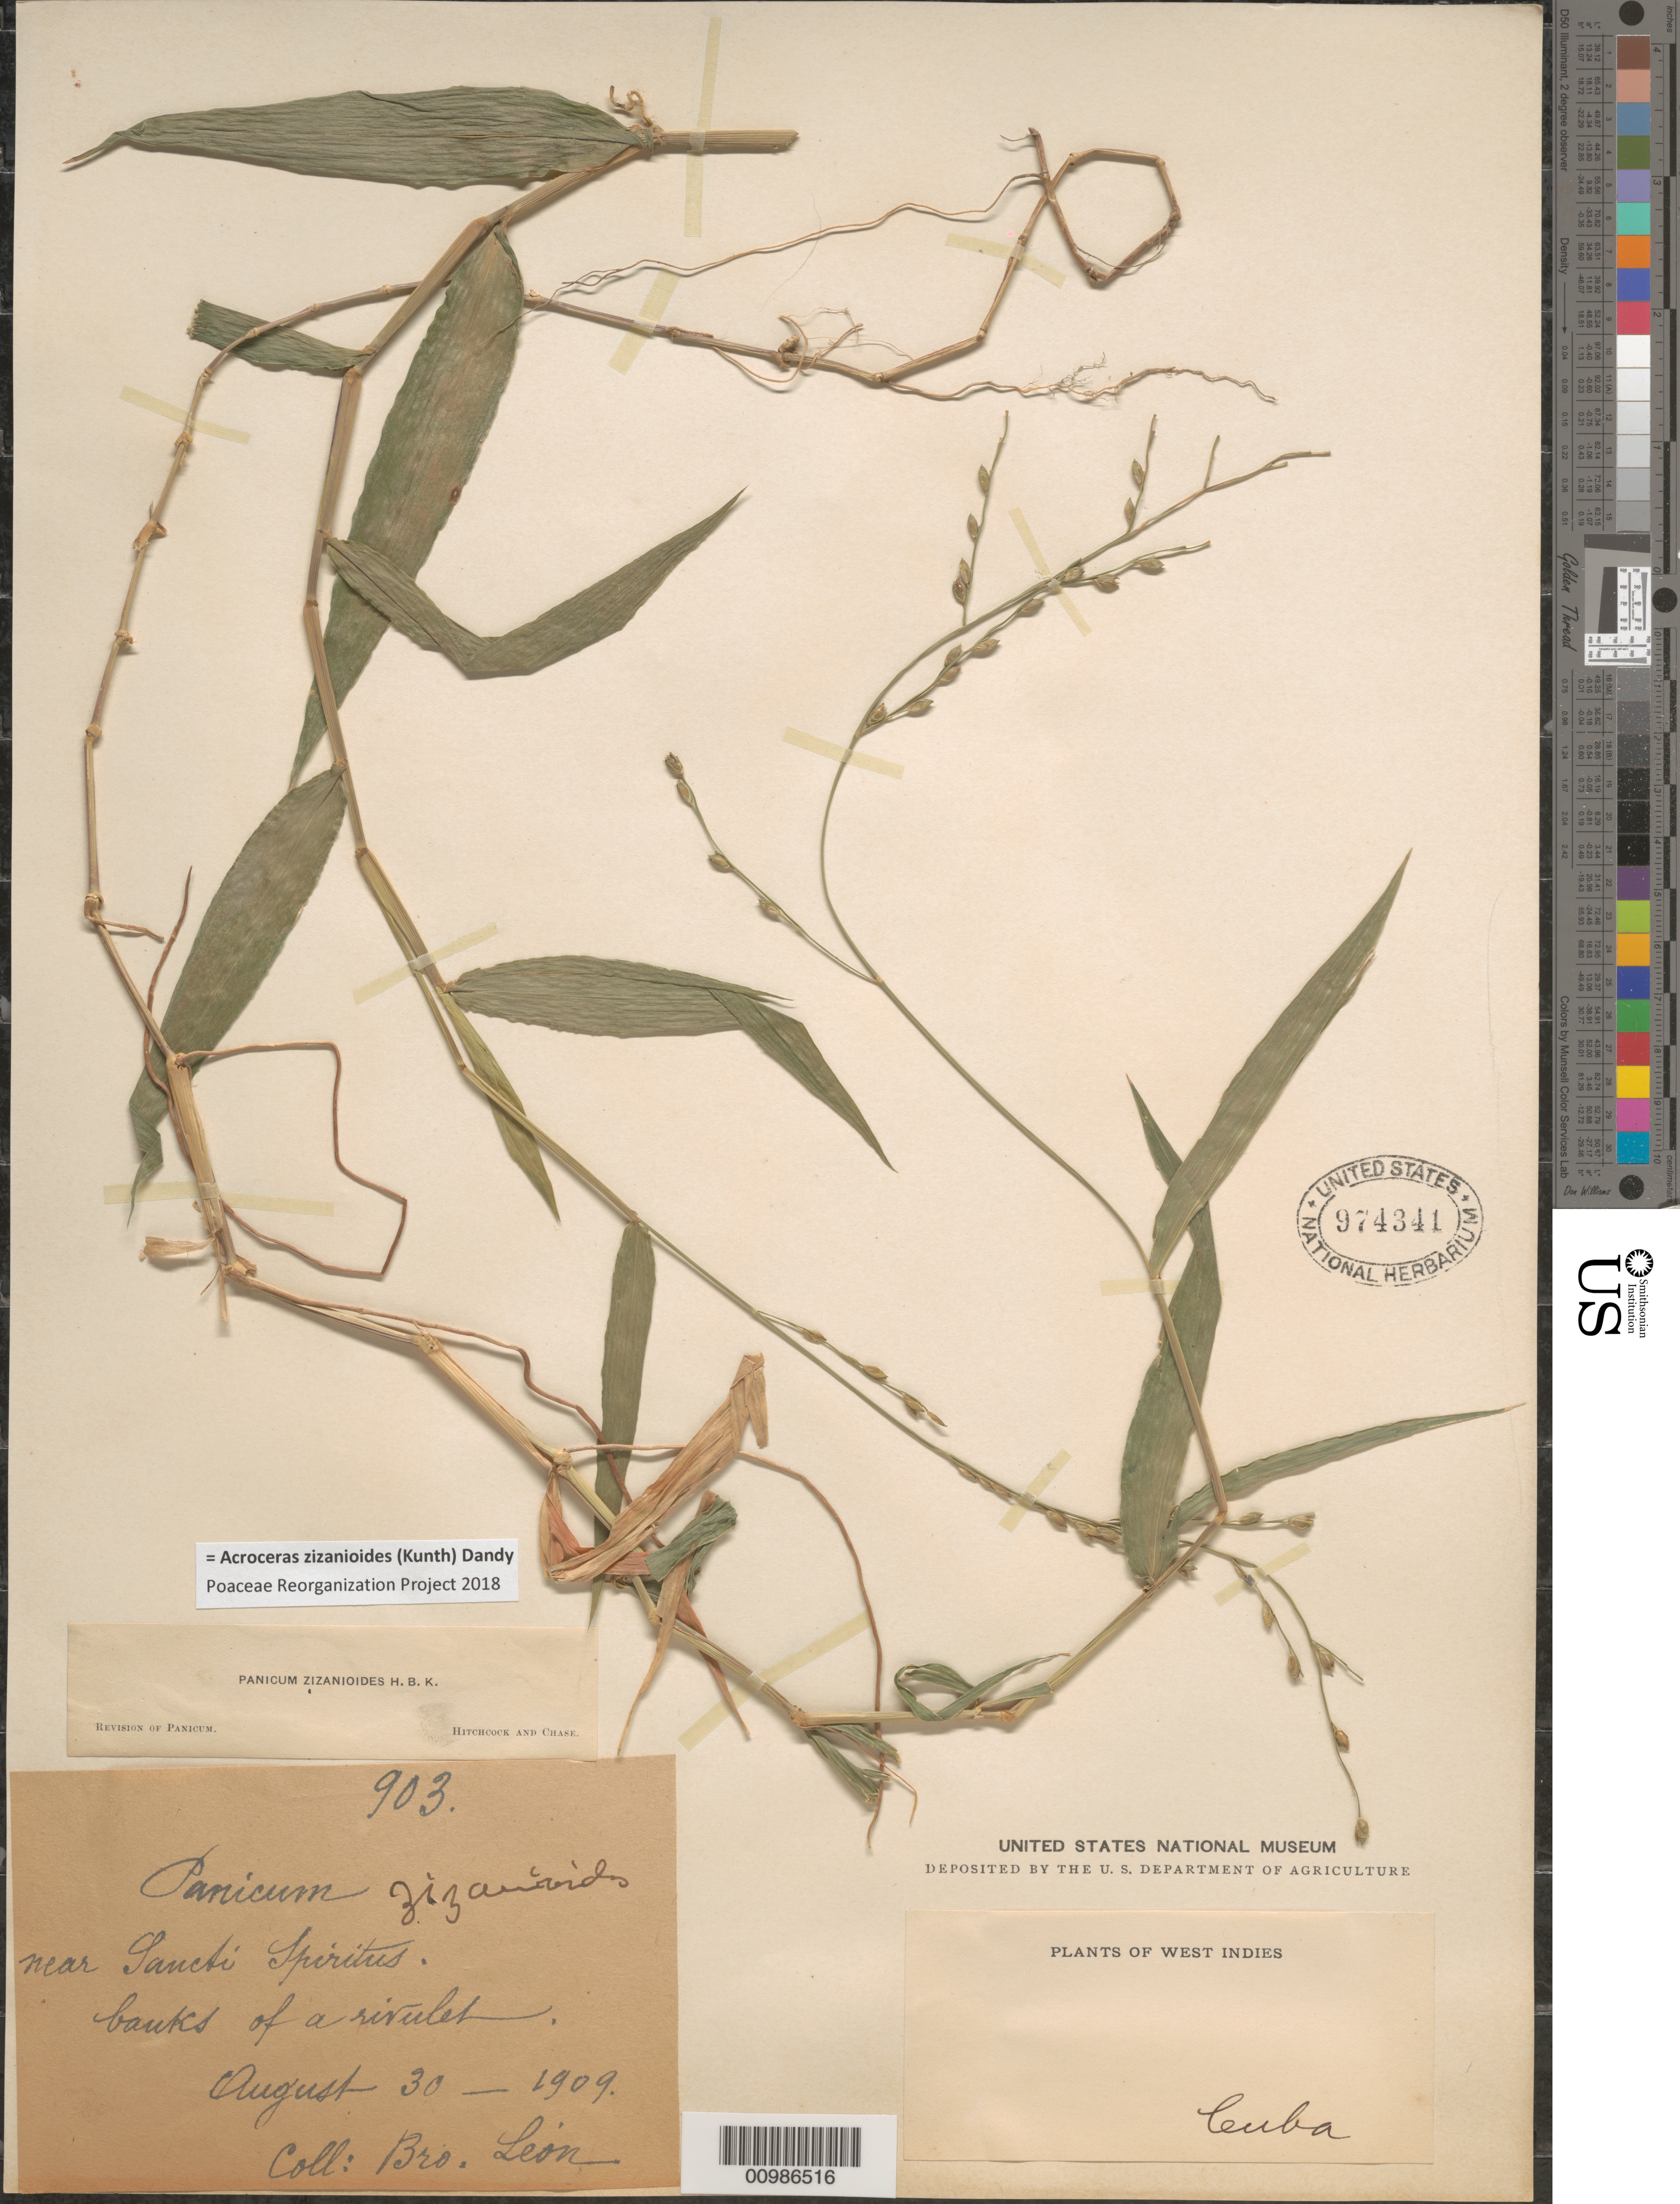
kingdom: Plantae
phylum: Tracheophyta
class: Liliopsida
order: Poales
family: Poaceae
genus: Acroceras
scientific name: Acroceras zizanioides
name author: (Kunth) Dandy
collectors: Bro. León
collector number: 903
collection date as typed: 30 Aug 1909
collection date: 1909-08-30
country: Cuba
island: Cuba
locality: Sancti Spiritus (near)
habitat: banks of a rivulet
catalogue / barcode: US 974341